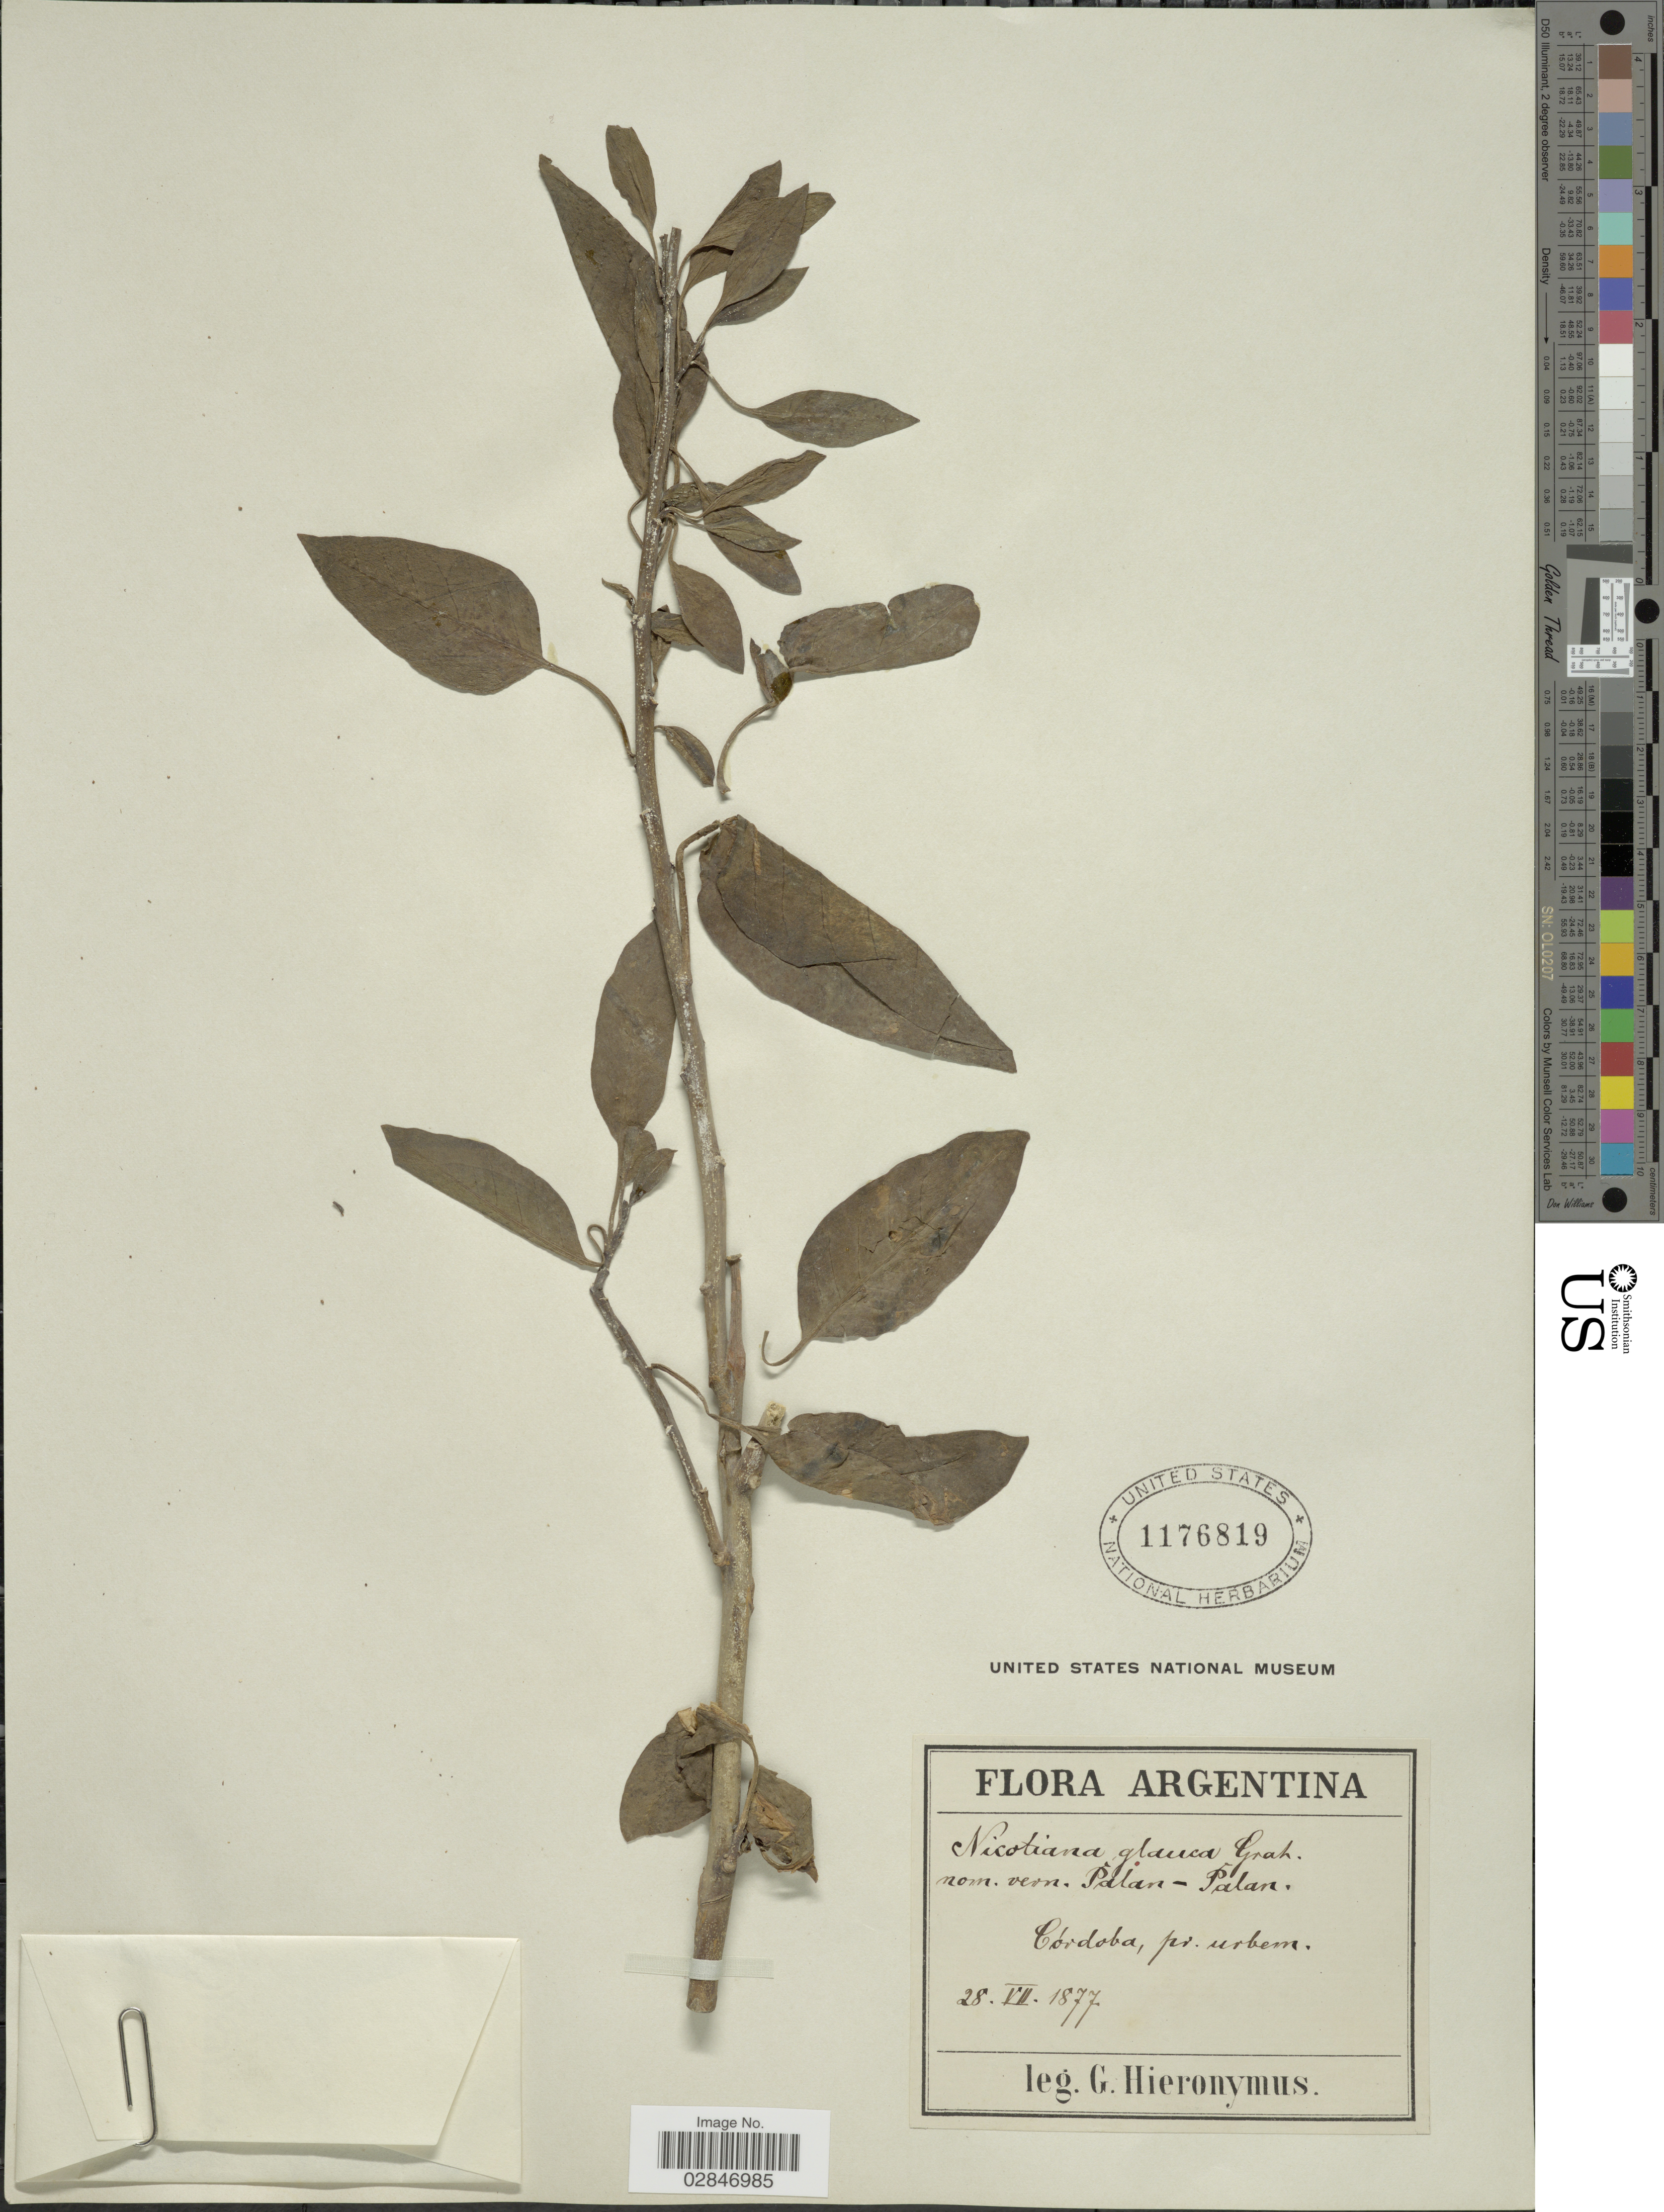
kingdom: Plantae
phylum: Tracheophyta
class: Magnoliopsida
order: Solanales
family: Solanaceae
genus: Nicotiana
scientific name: Nicotiana glauca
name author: Graham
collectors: G. H. Hieronymus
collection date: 1877-07-28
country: Argentina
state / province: Cordoba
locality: Córdoba, pr. urbem.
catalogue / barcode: US 1176819